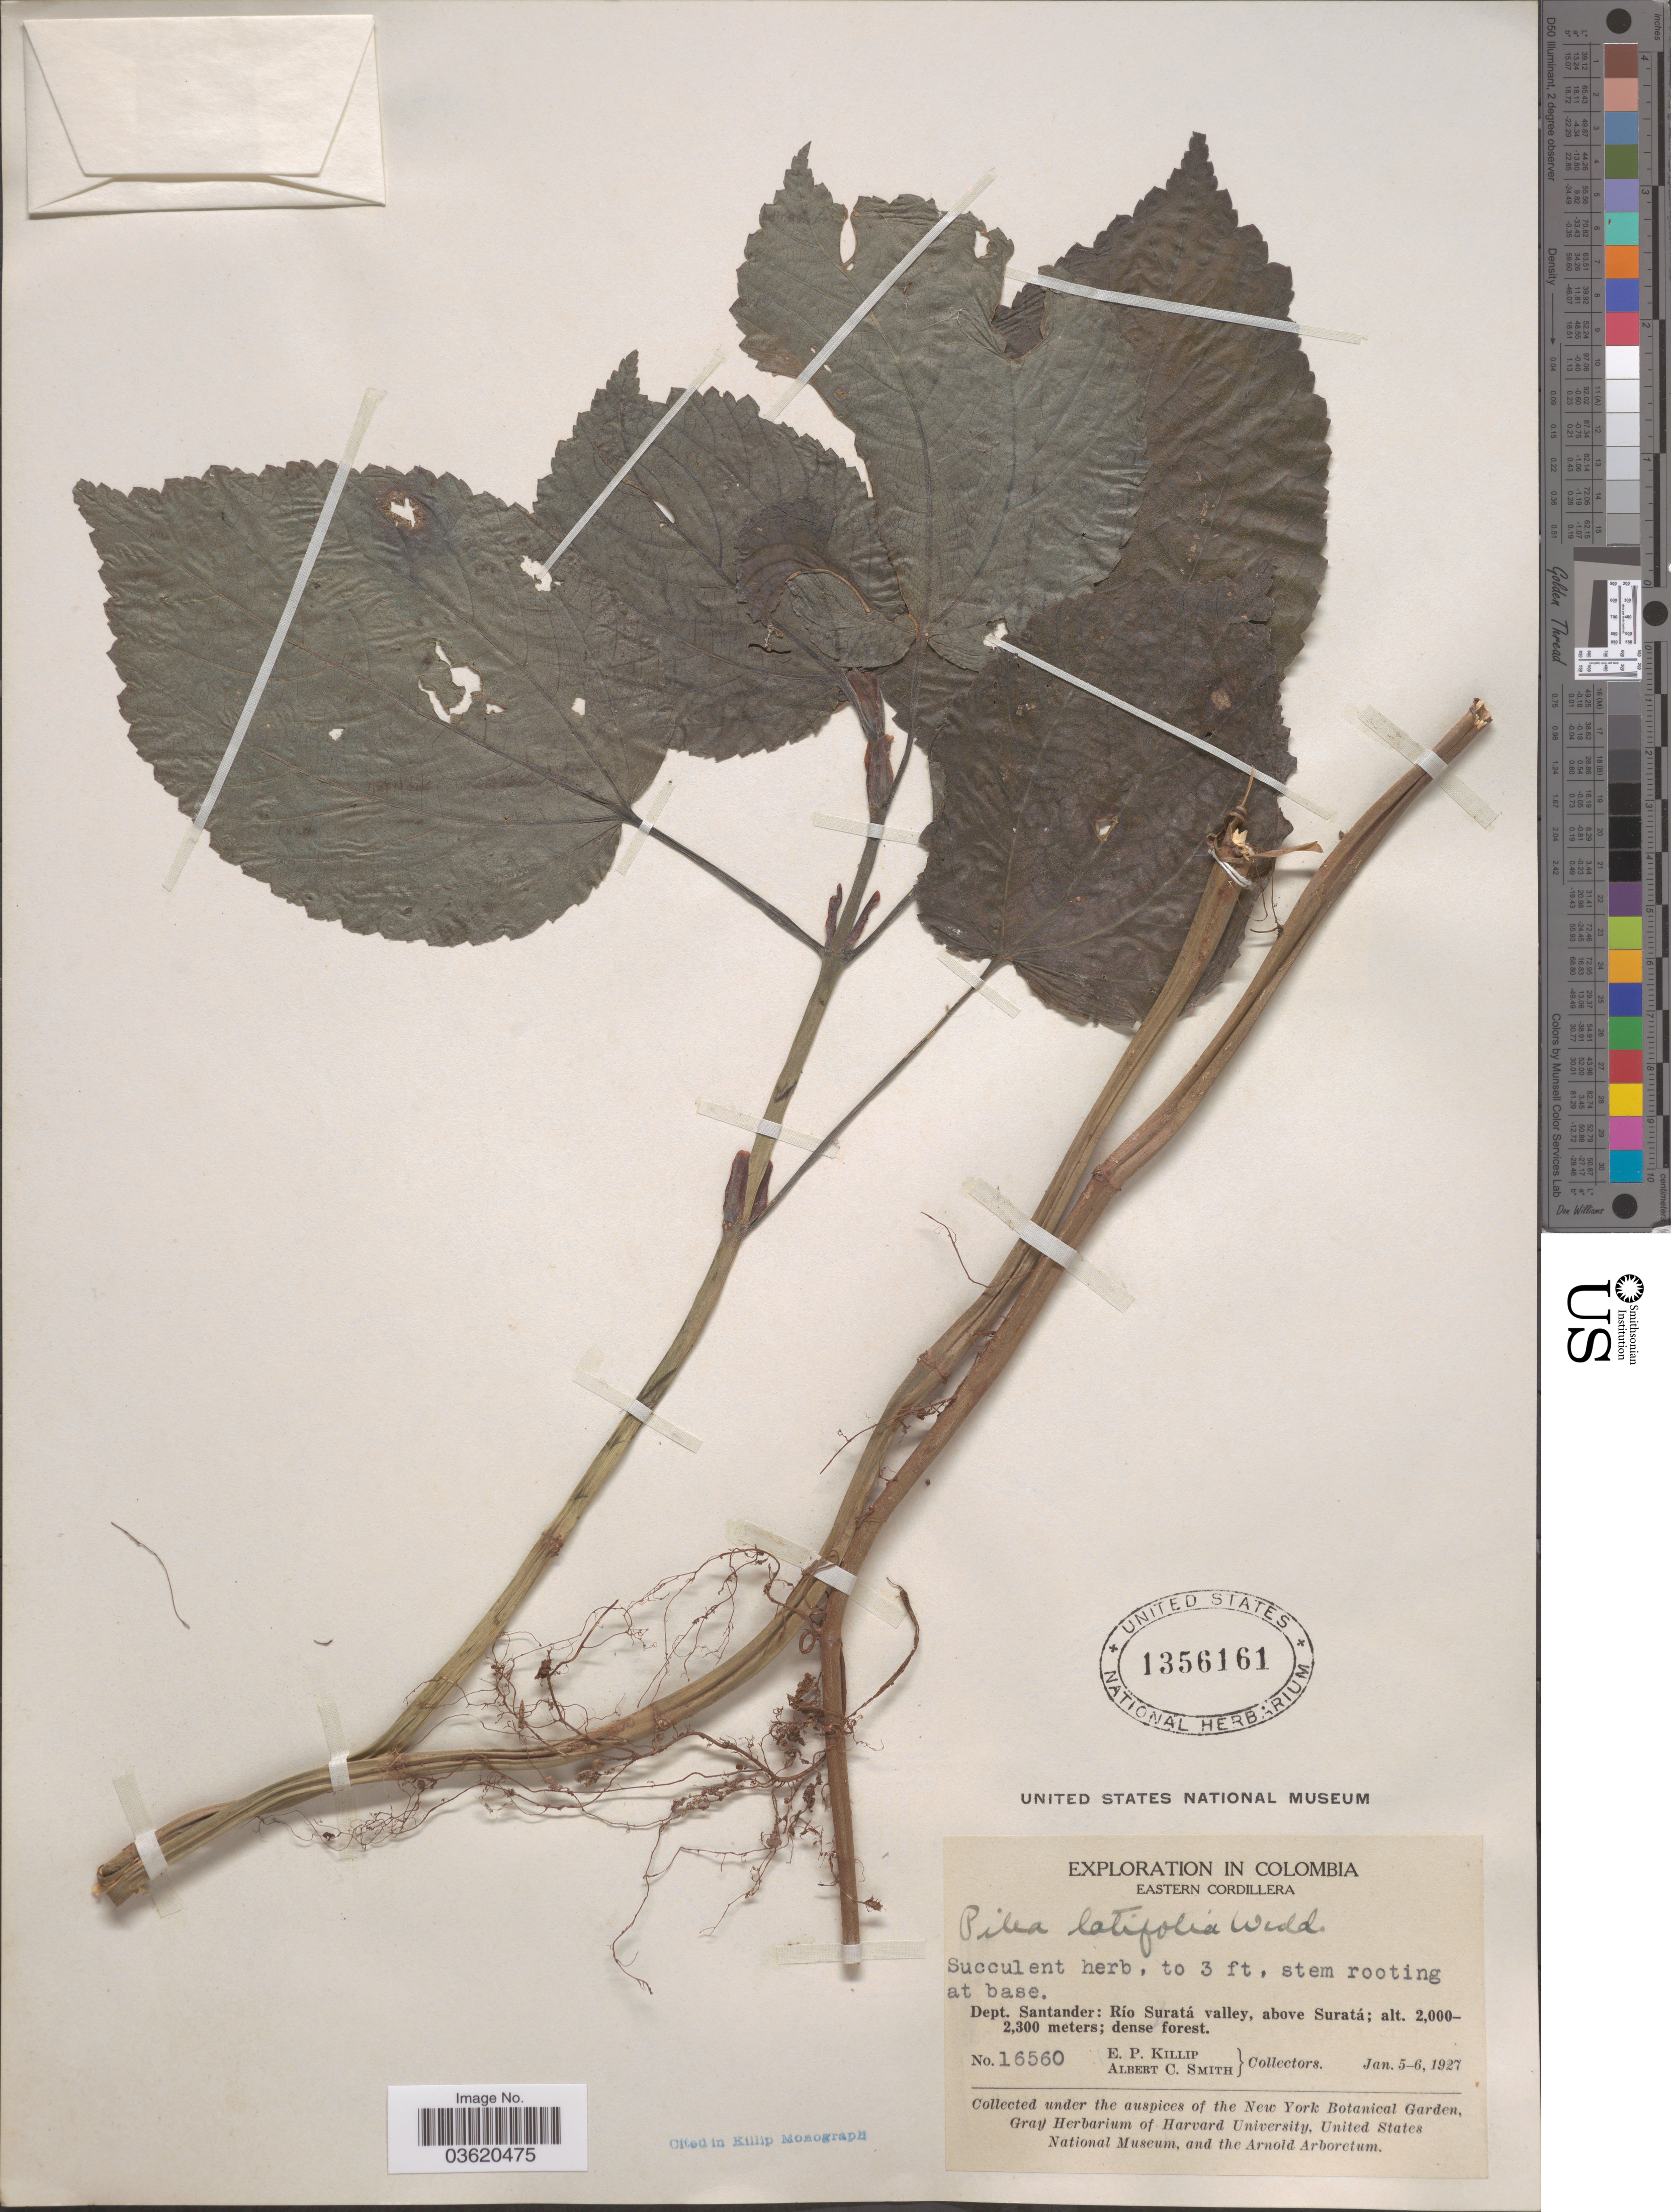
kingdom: Plantae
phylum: Tracheophyta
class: Magnoliopsida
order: Rosales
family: Urticaceae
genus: Pilea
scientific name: Pilea latifolia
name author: Wedd.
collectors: E. P. Killip & A. C. Smith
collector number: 16560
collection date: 1927-01-05/1927-01-06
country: Colombia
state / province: Santander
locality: Eastern Cordillera. Dept. Santander: Río Suratá valley, above Suratá.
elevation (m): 2000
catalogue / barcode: US 1356161